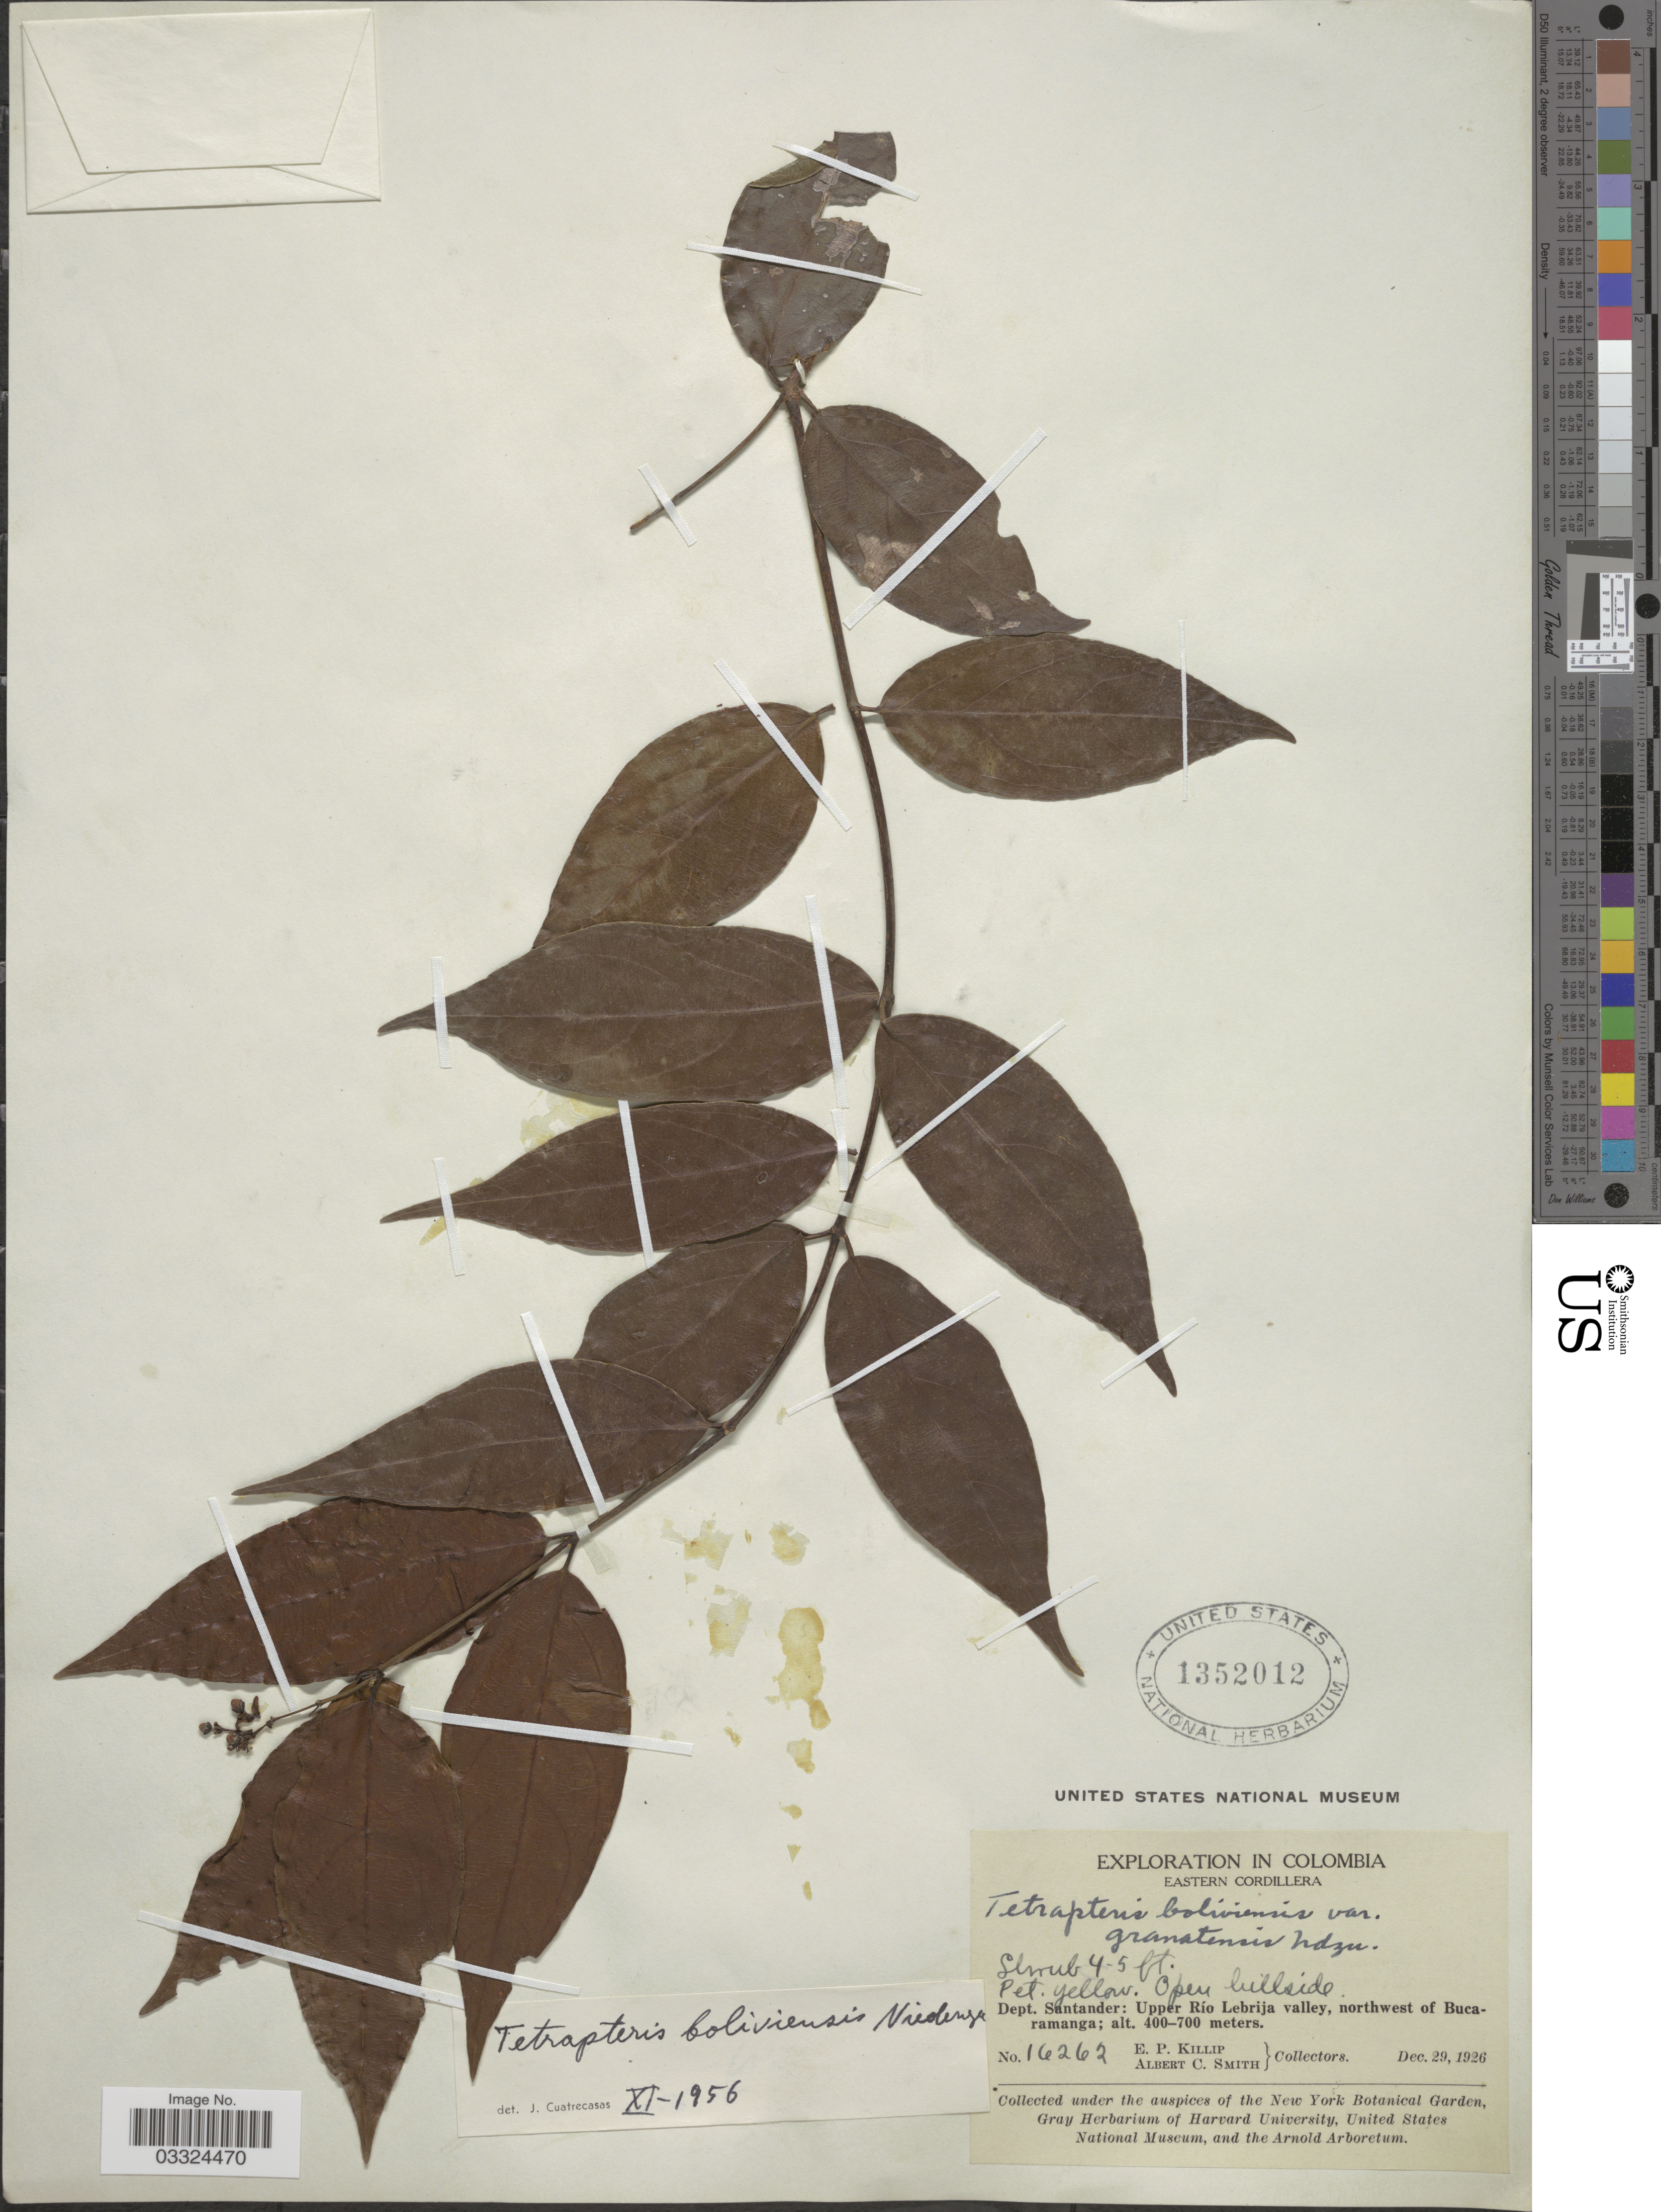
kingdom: Plantae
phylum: Tracheophyta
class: Magnoliopsida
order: Malpighiales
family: Malpighiaceae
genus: Glicophyllum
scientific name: Glicophyllum stylopterum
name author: (A. Juss.) R.F. Almeida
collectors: E. P. Killip & A. C. Smith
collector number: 16262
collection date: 1926-12-29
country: Colombia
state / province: Santander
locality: Eastern Cordillera. Dept. Santander: Upper Río Lebrija valley, northwest of Bucaramanga.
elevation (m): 400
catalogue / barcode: US 1352012